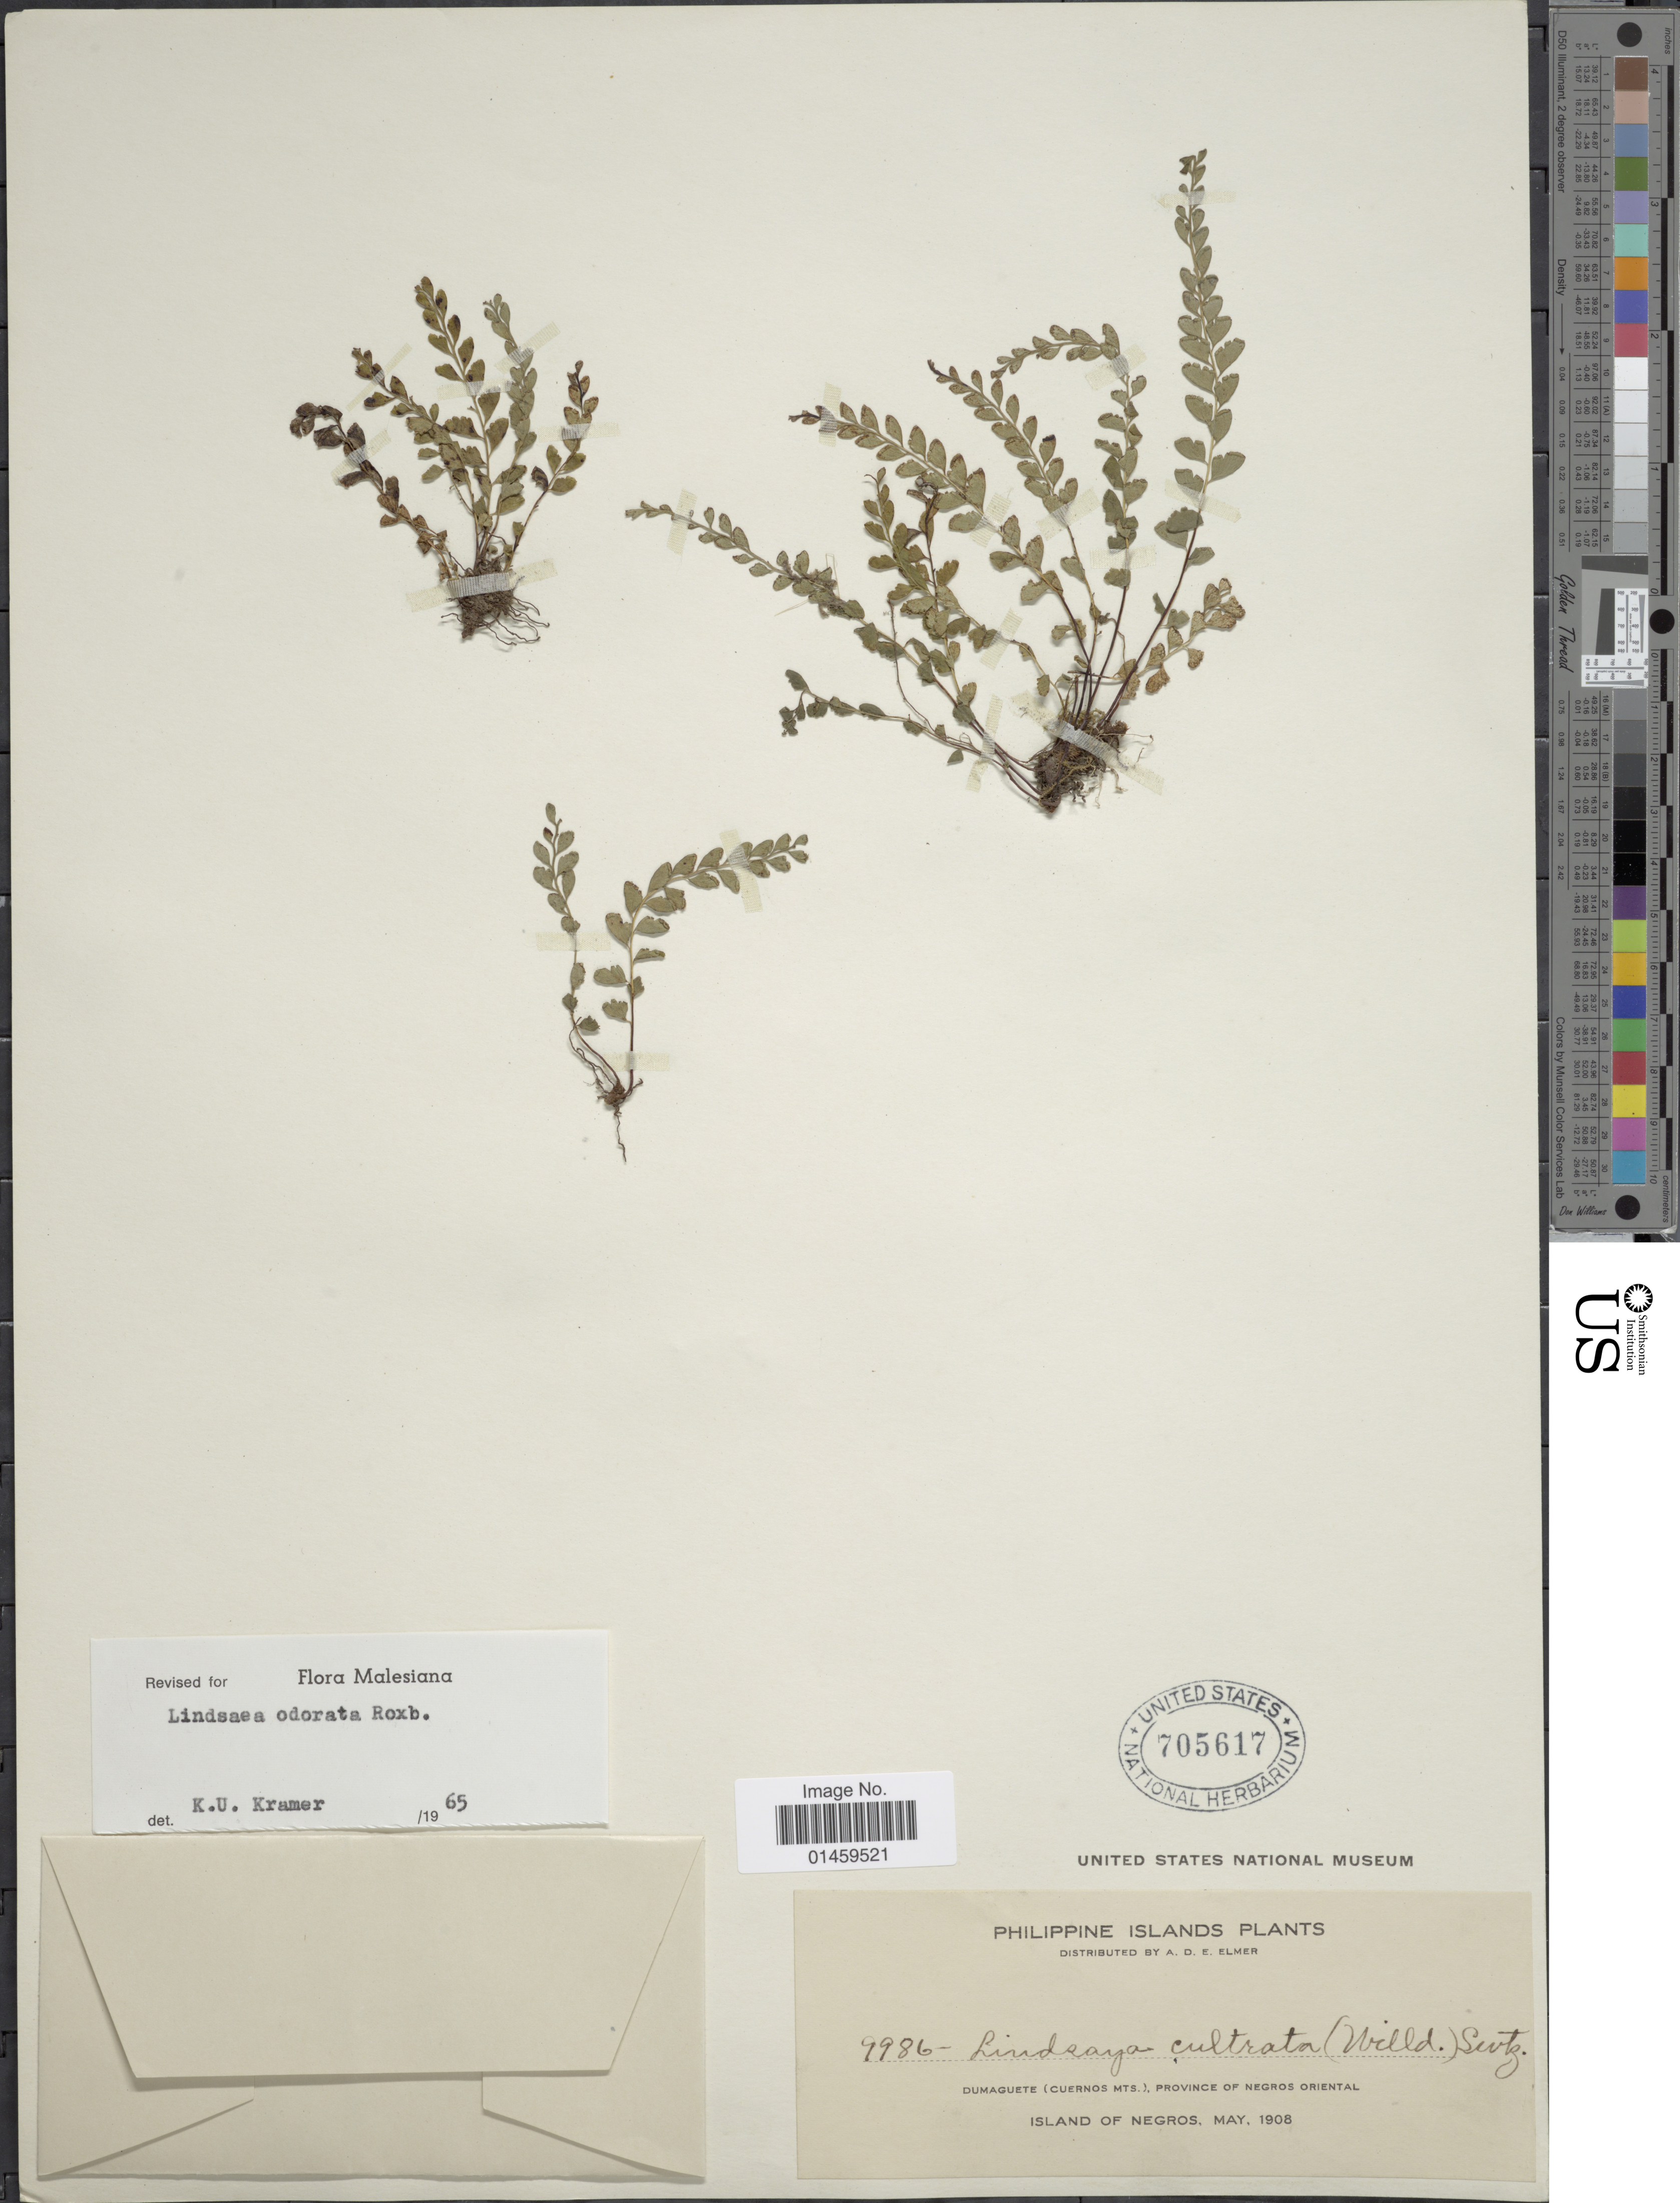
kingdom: Plantae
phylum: Tracheophyta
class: Polypodiopsida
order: Polypodiales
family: Lindsaeaceae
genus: Lindsaea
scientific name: Lindsaea odorata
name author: Roxb.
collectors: A. D. E. Elmer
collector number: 9986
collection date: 1908-05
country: Philippines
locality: Dumaquete (Cuernos Mts.), Province of Negros Oriental.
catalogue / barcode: US 705617